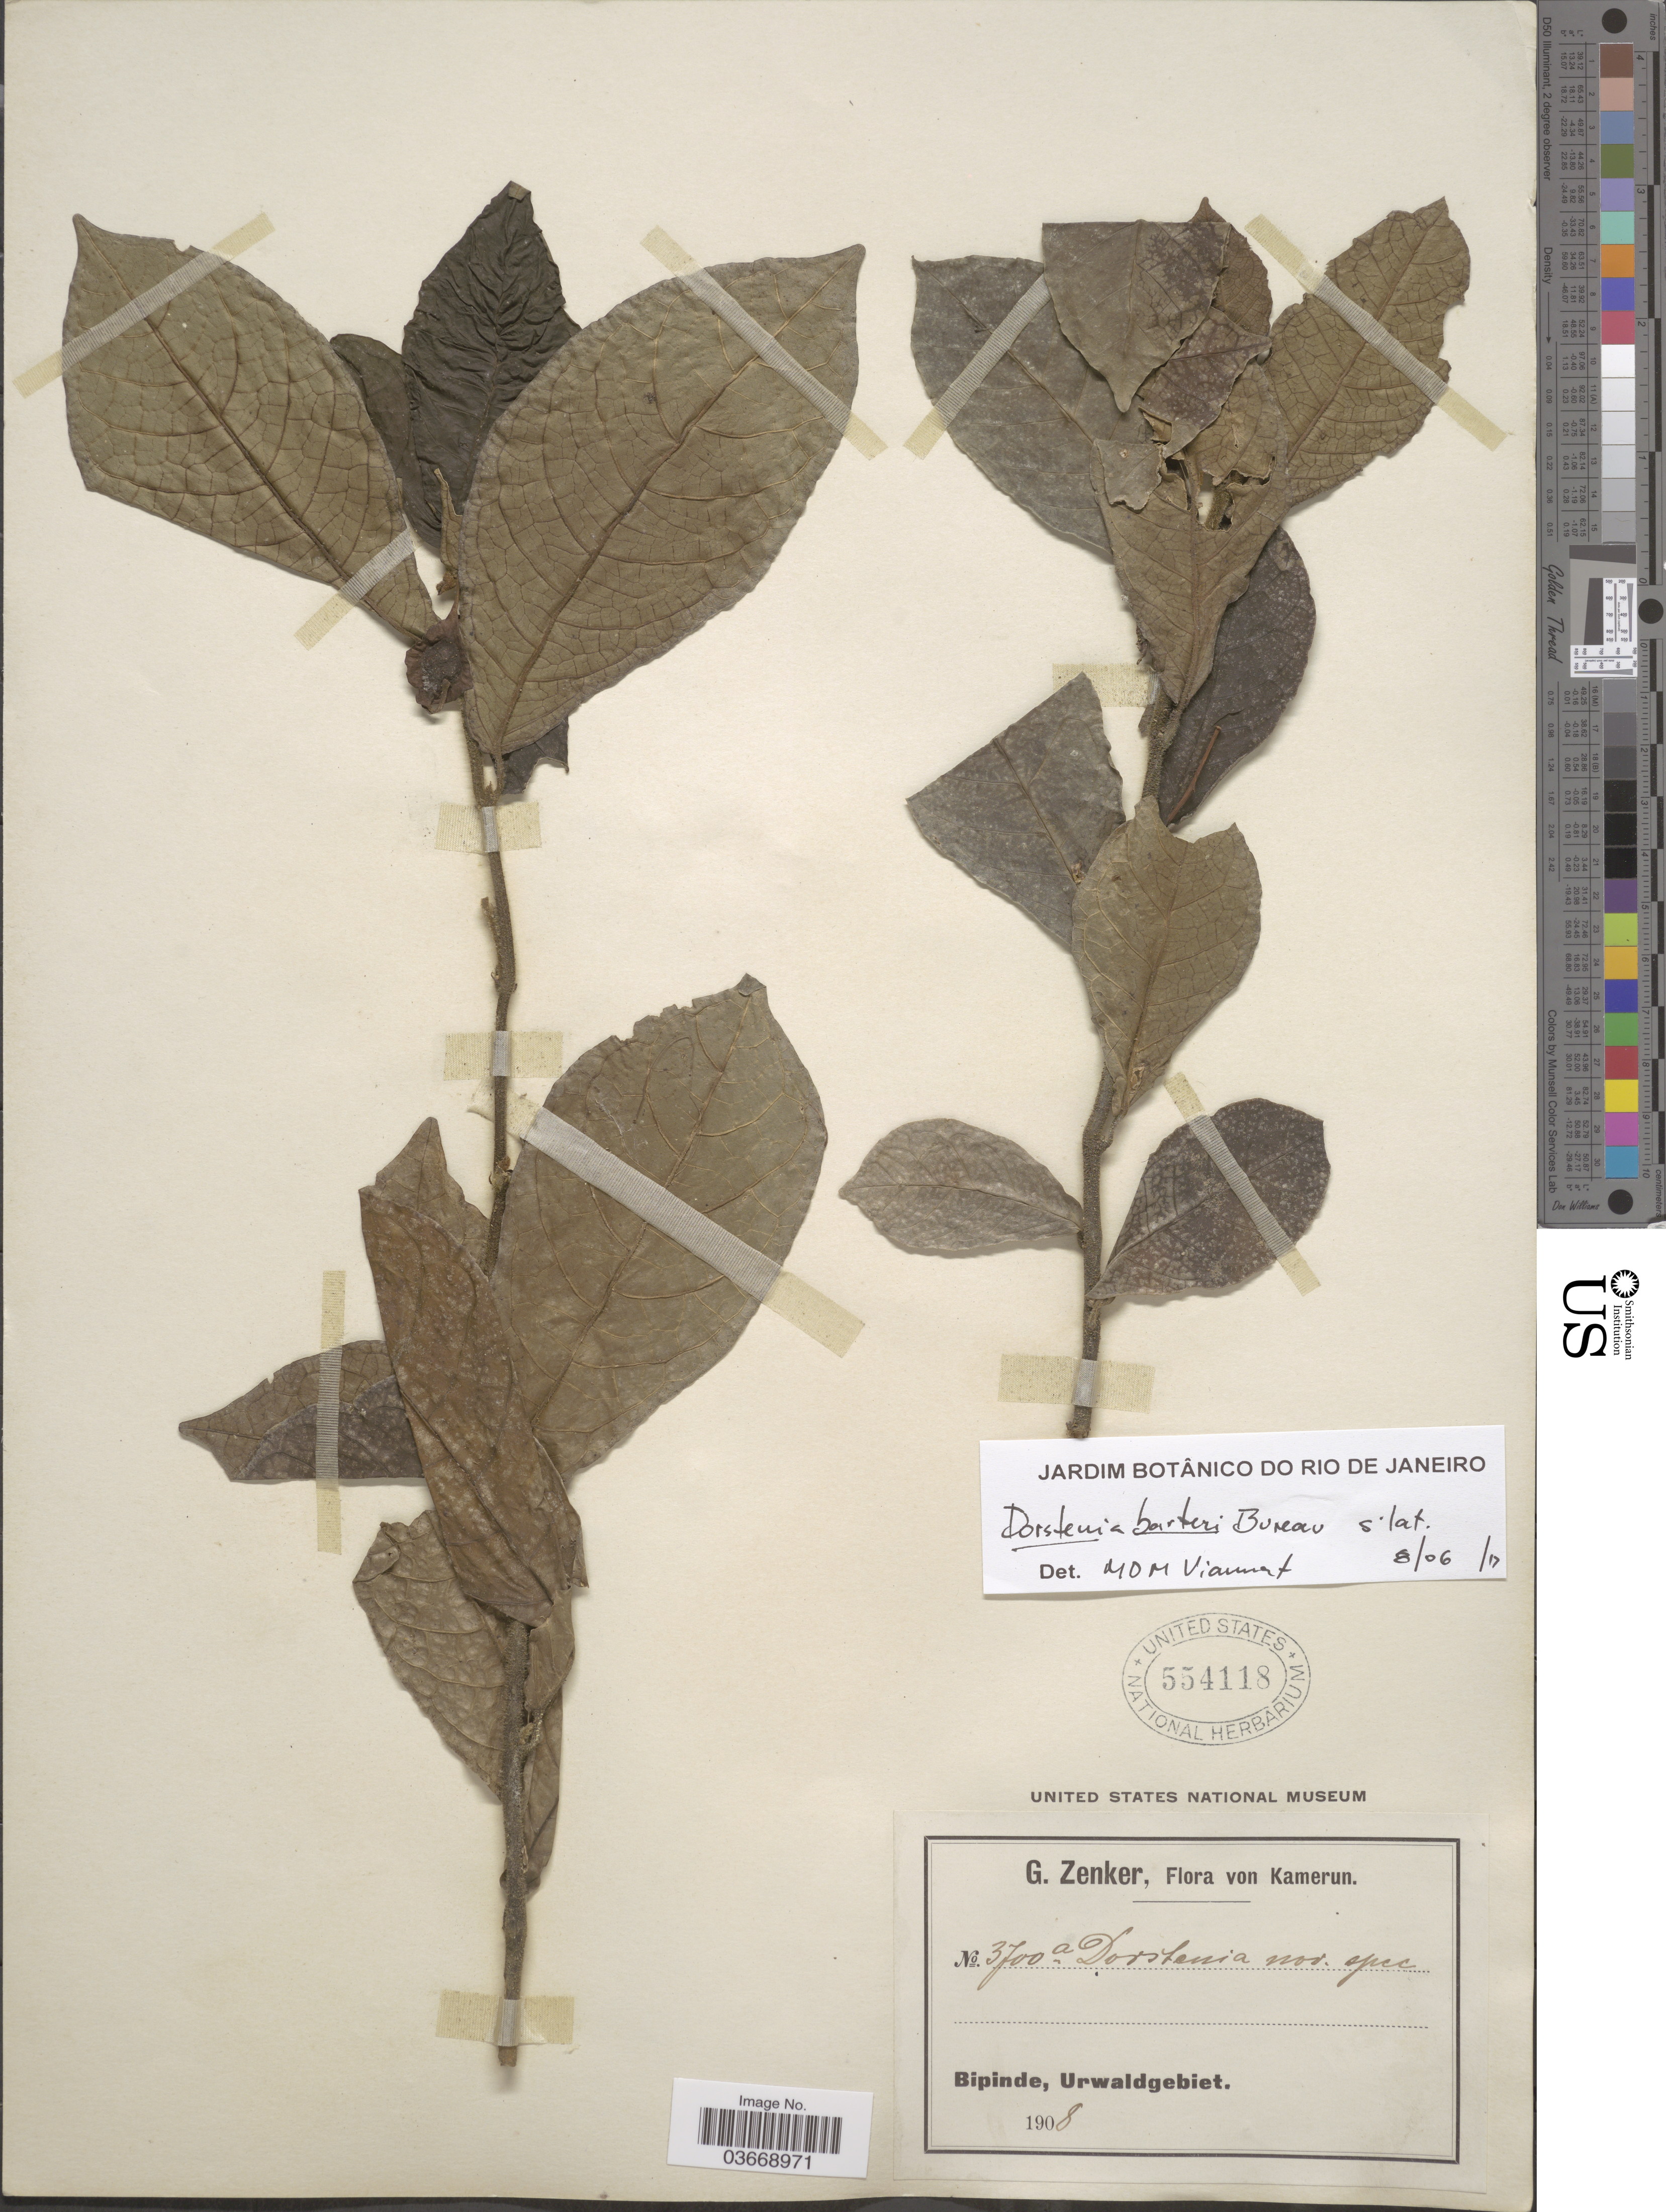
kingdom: Plantae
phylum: Tracheophyta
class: Magnoliopsida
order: Rosales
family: Moraceae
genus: Dorstenia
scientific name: Dorstenia barteri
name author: Bureau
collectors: G. A. Zenker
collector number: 3700a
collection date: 1908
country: Cameroon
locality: Kamerun. Bipinde, Urwaldgebiet.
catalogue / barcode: US 554118